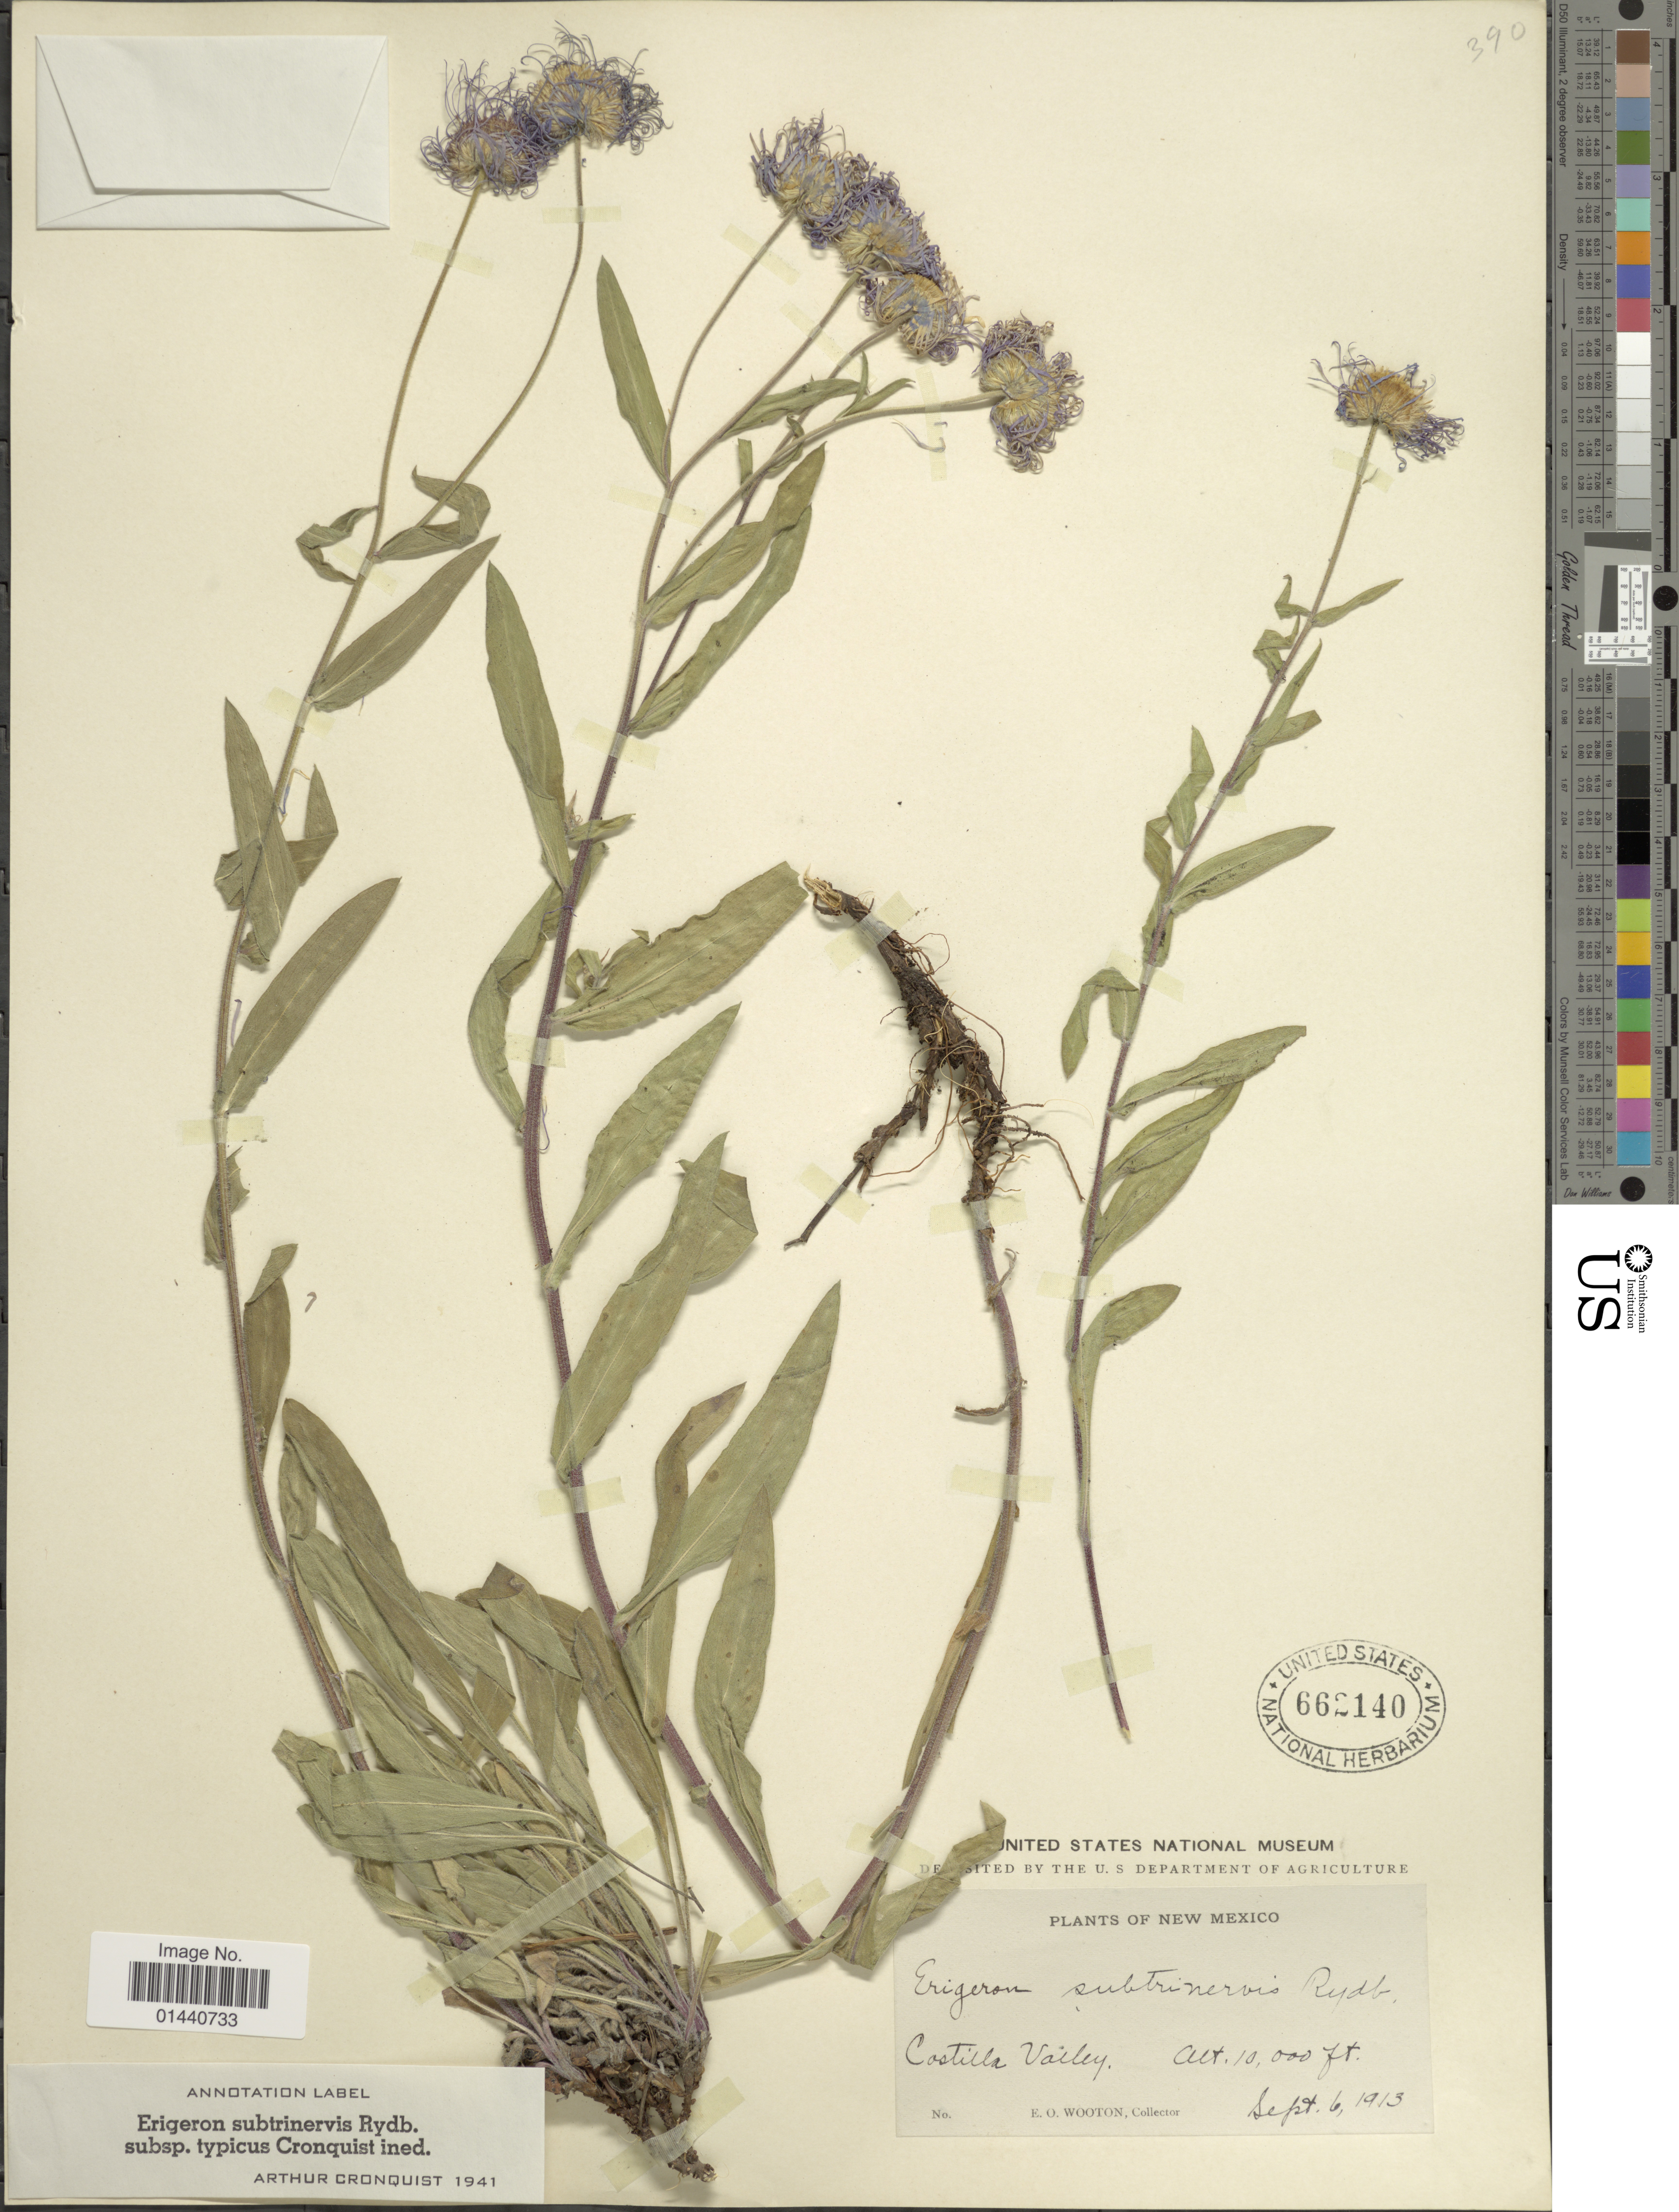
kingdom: Plantae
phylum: Tracheophyta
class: Magnoliopsida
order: Asterales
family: Asteraceae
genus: Erigeron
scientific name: Erigeron subtrinervis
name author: Rydb. ex Porter & Britton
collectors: E. O. Wooton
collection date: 1913-09-06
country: United States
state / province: New Mexico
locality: Castilla Valley.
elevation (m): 3048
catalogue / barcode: US 662140